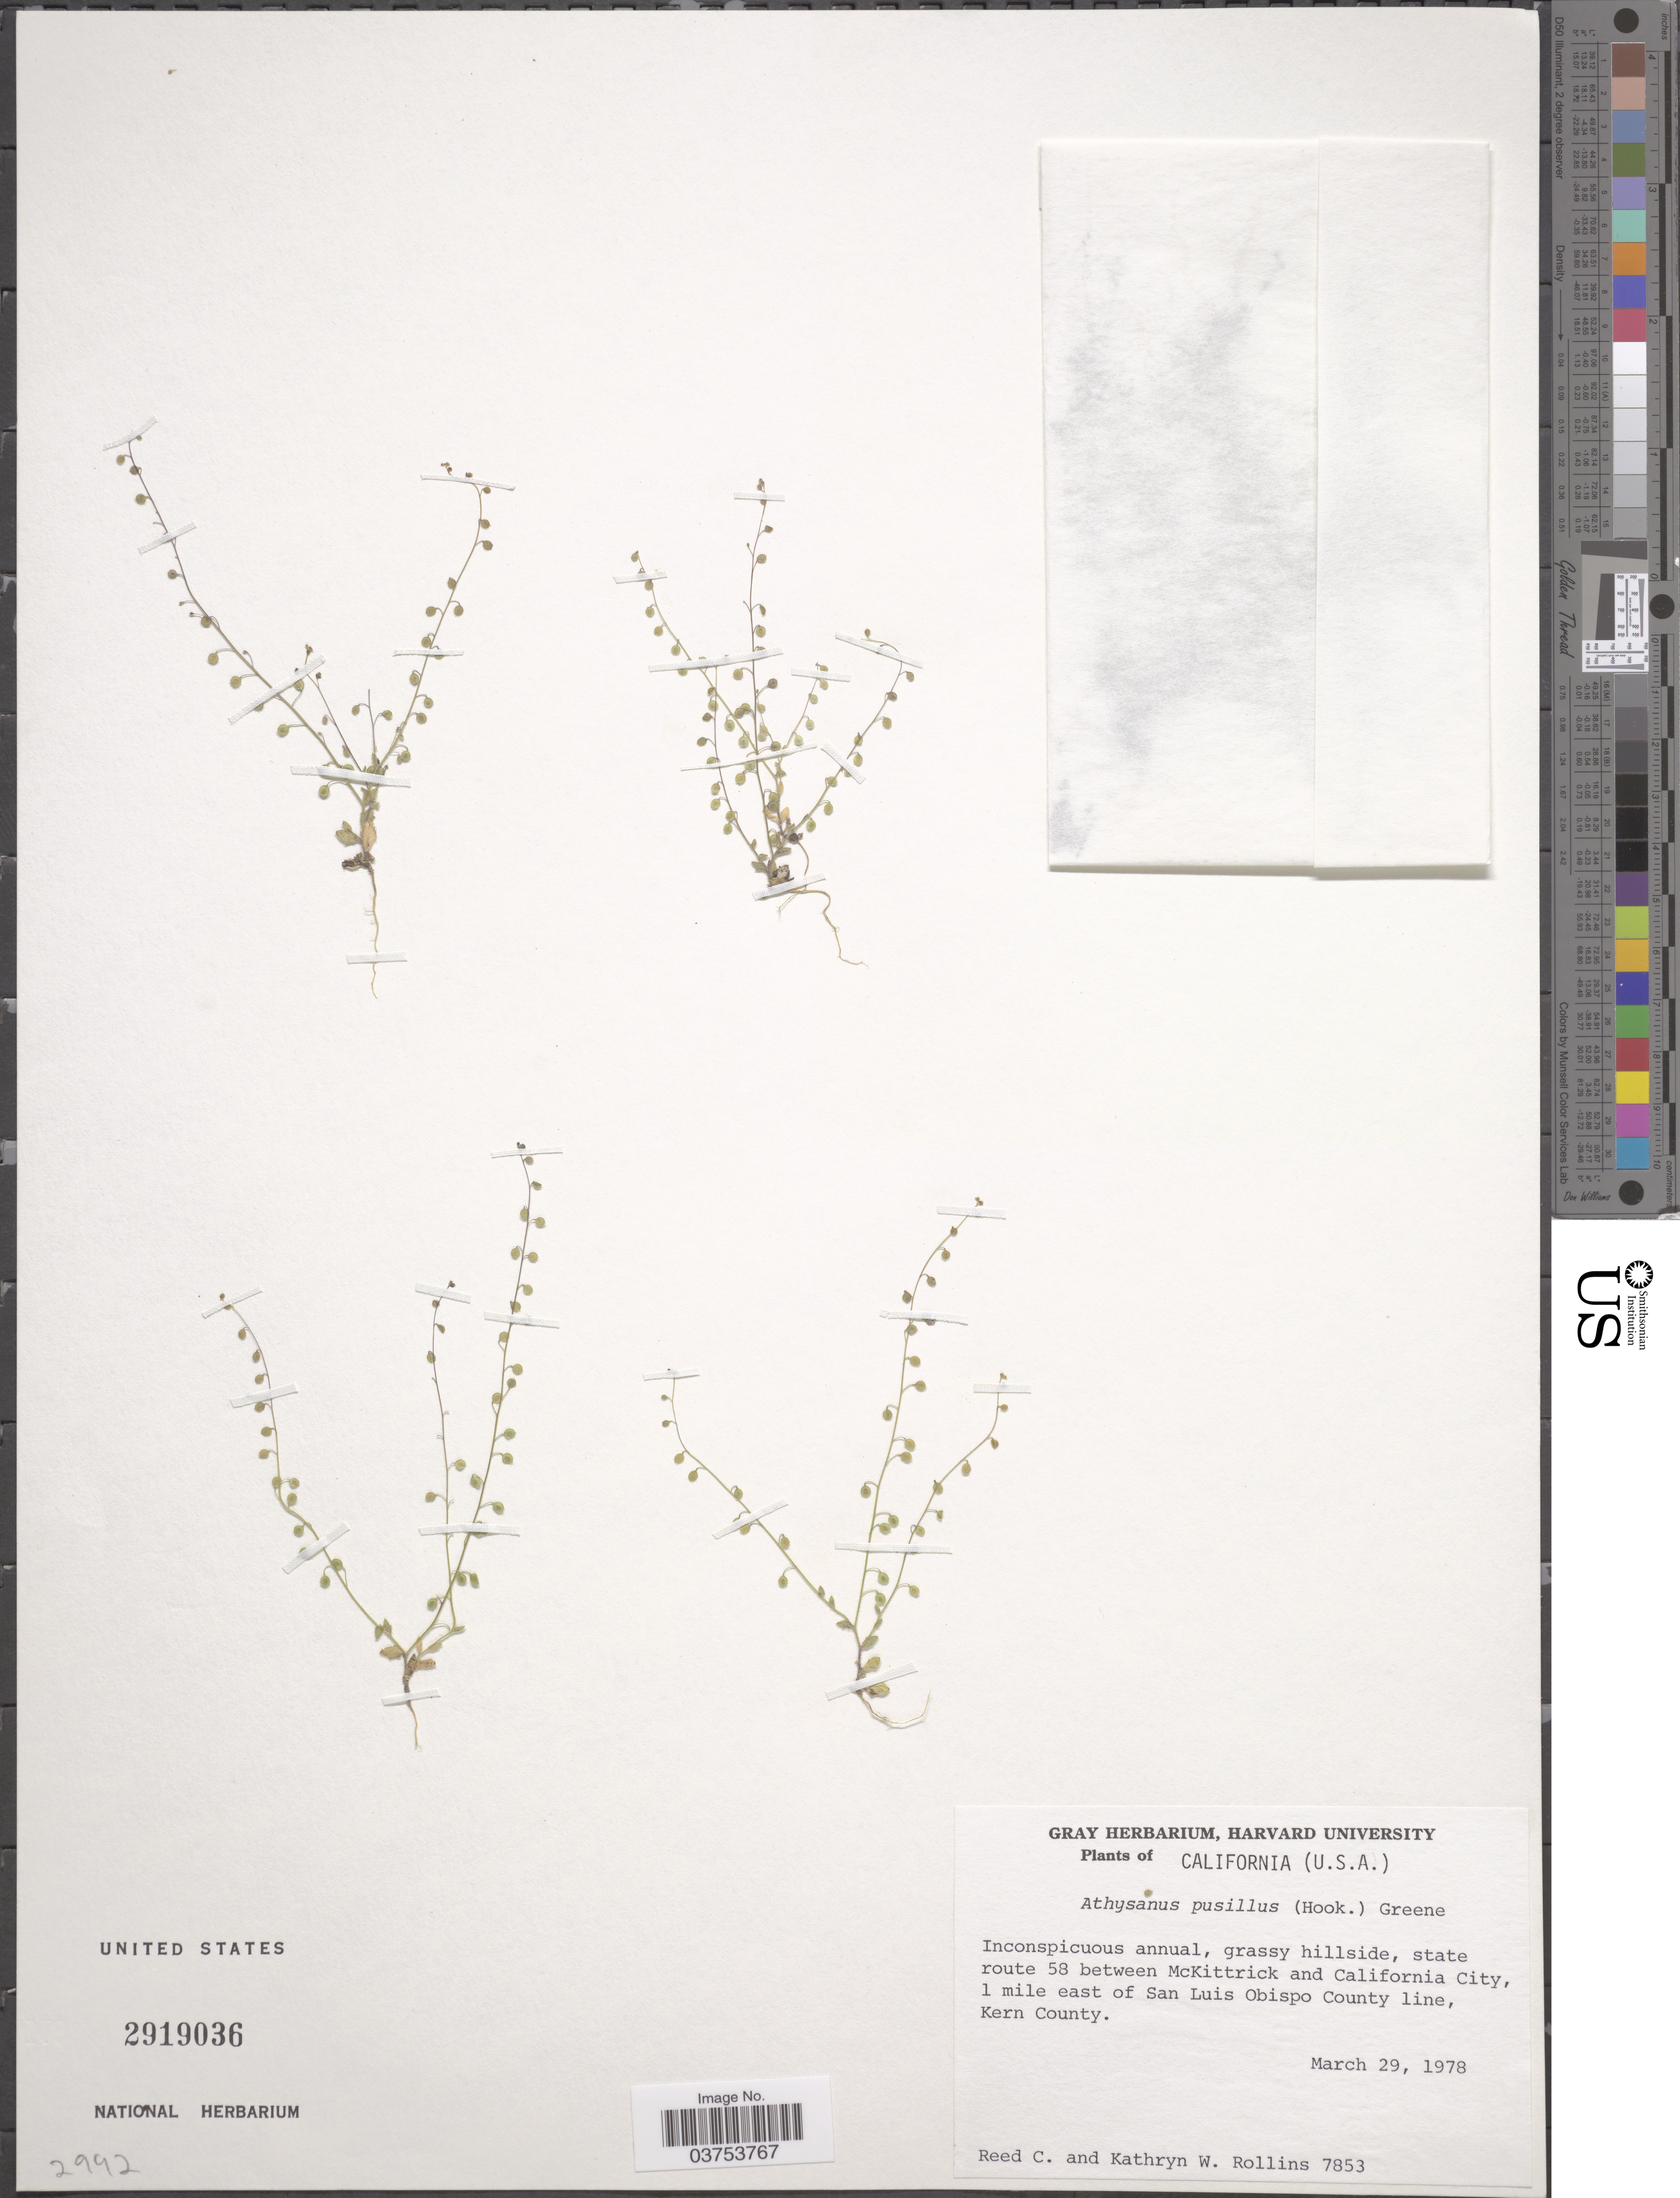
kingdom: Plantae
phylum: Tracheophyta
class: Magnoliopsida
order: Brassicales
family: Brassicaceae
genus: Athysanus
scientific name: Athysanus pusillus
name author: (Hook.) Greene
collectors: R. C. Rollins & K. W. Rollins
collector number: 7853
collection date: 1978-03-29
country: United States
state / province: California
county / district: San Luis Obispo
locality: State route 58 between McKittrick and California City, 1 mile east of San Luis Obispo County line, Kern County.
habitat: grassy hillside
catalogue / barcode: US 2919036